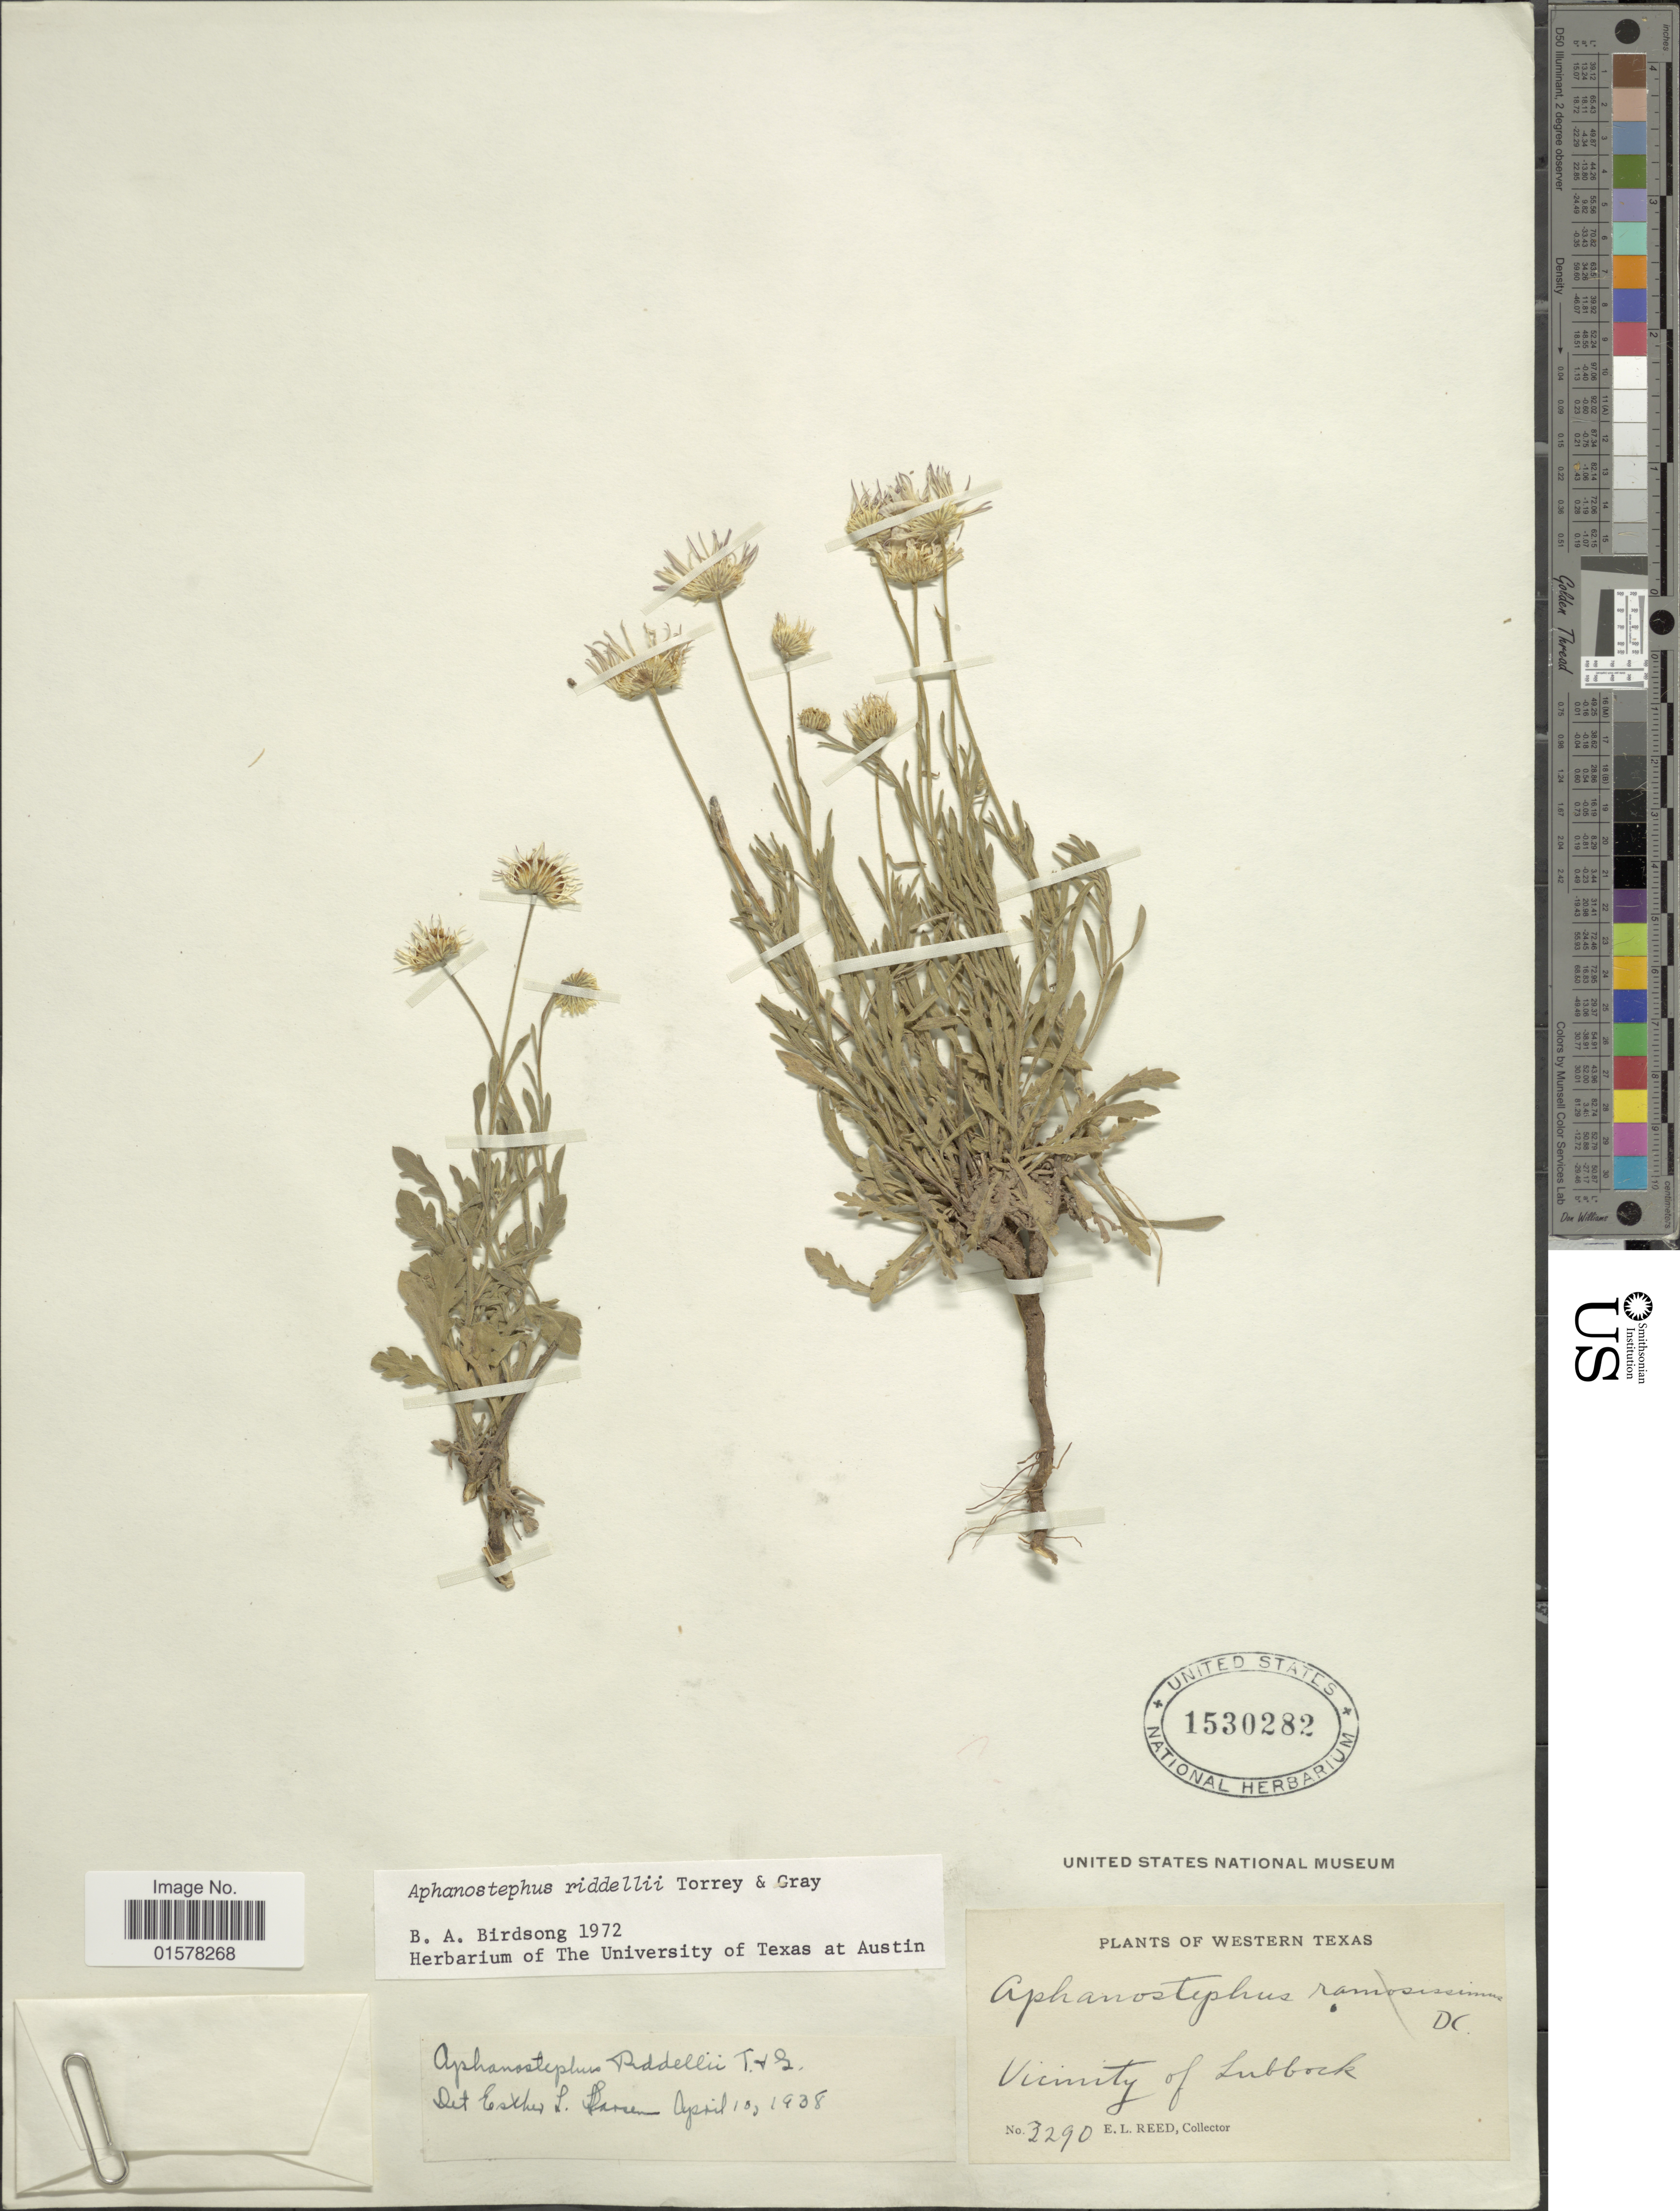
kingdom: Plantae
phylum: Tracheophyta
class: Magnoliopsida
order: Asterales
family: Asteraceae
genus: Aphanostephus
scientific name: Aphanostephus riddellii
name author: Torr. & A. Gray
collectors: E. Reed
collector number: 3290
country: United States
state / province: Texas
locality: Vicinity of Lubbock, Texas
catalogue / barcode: US 1530282